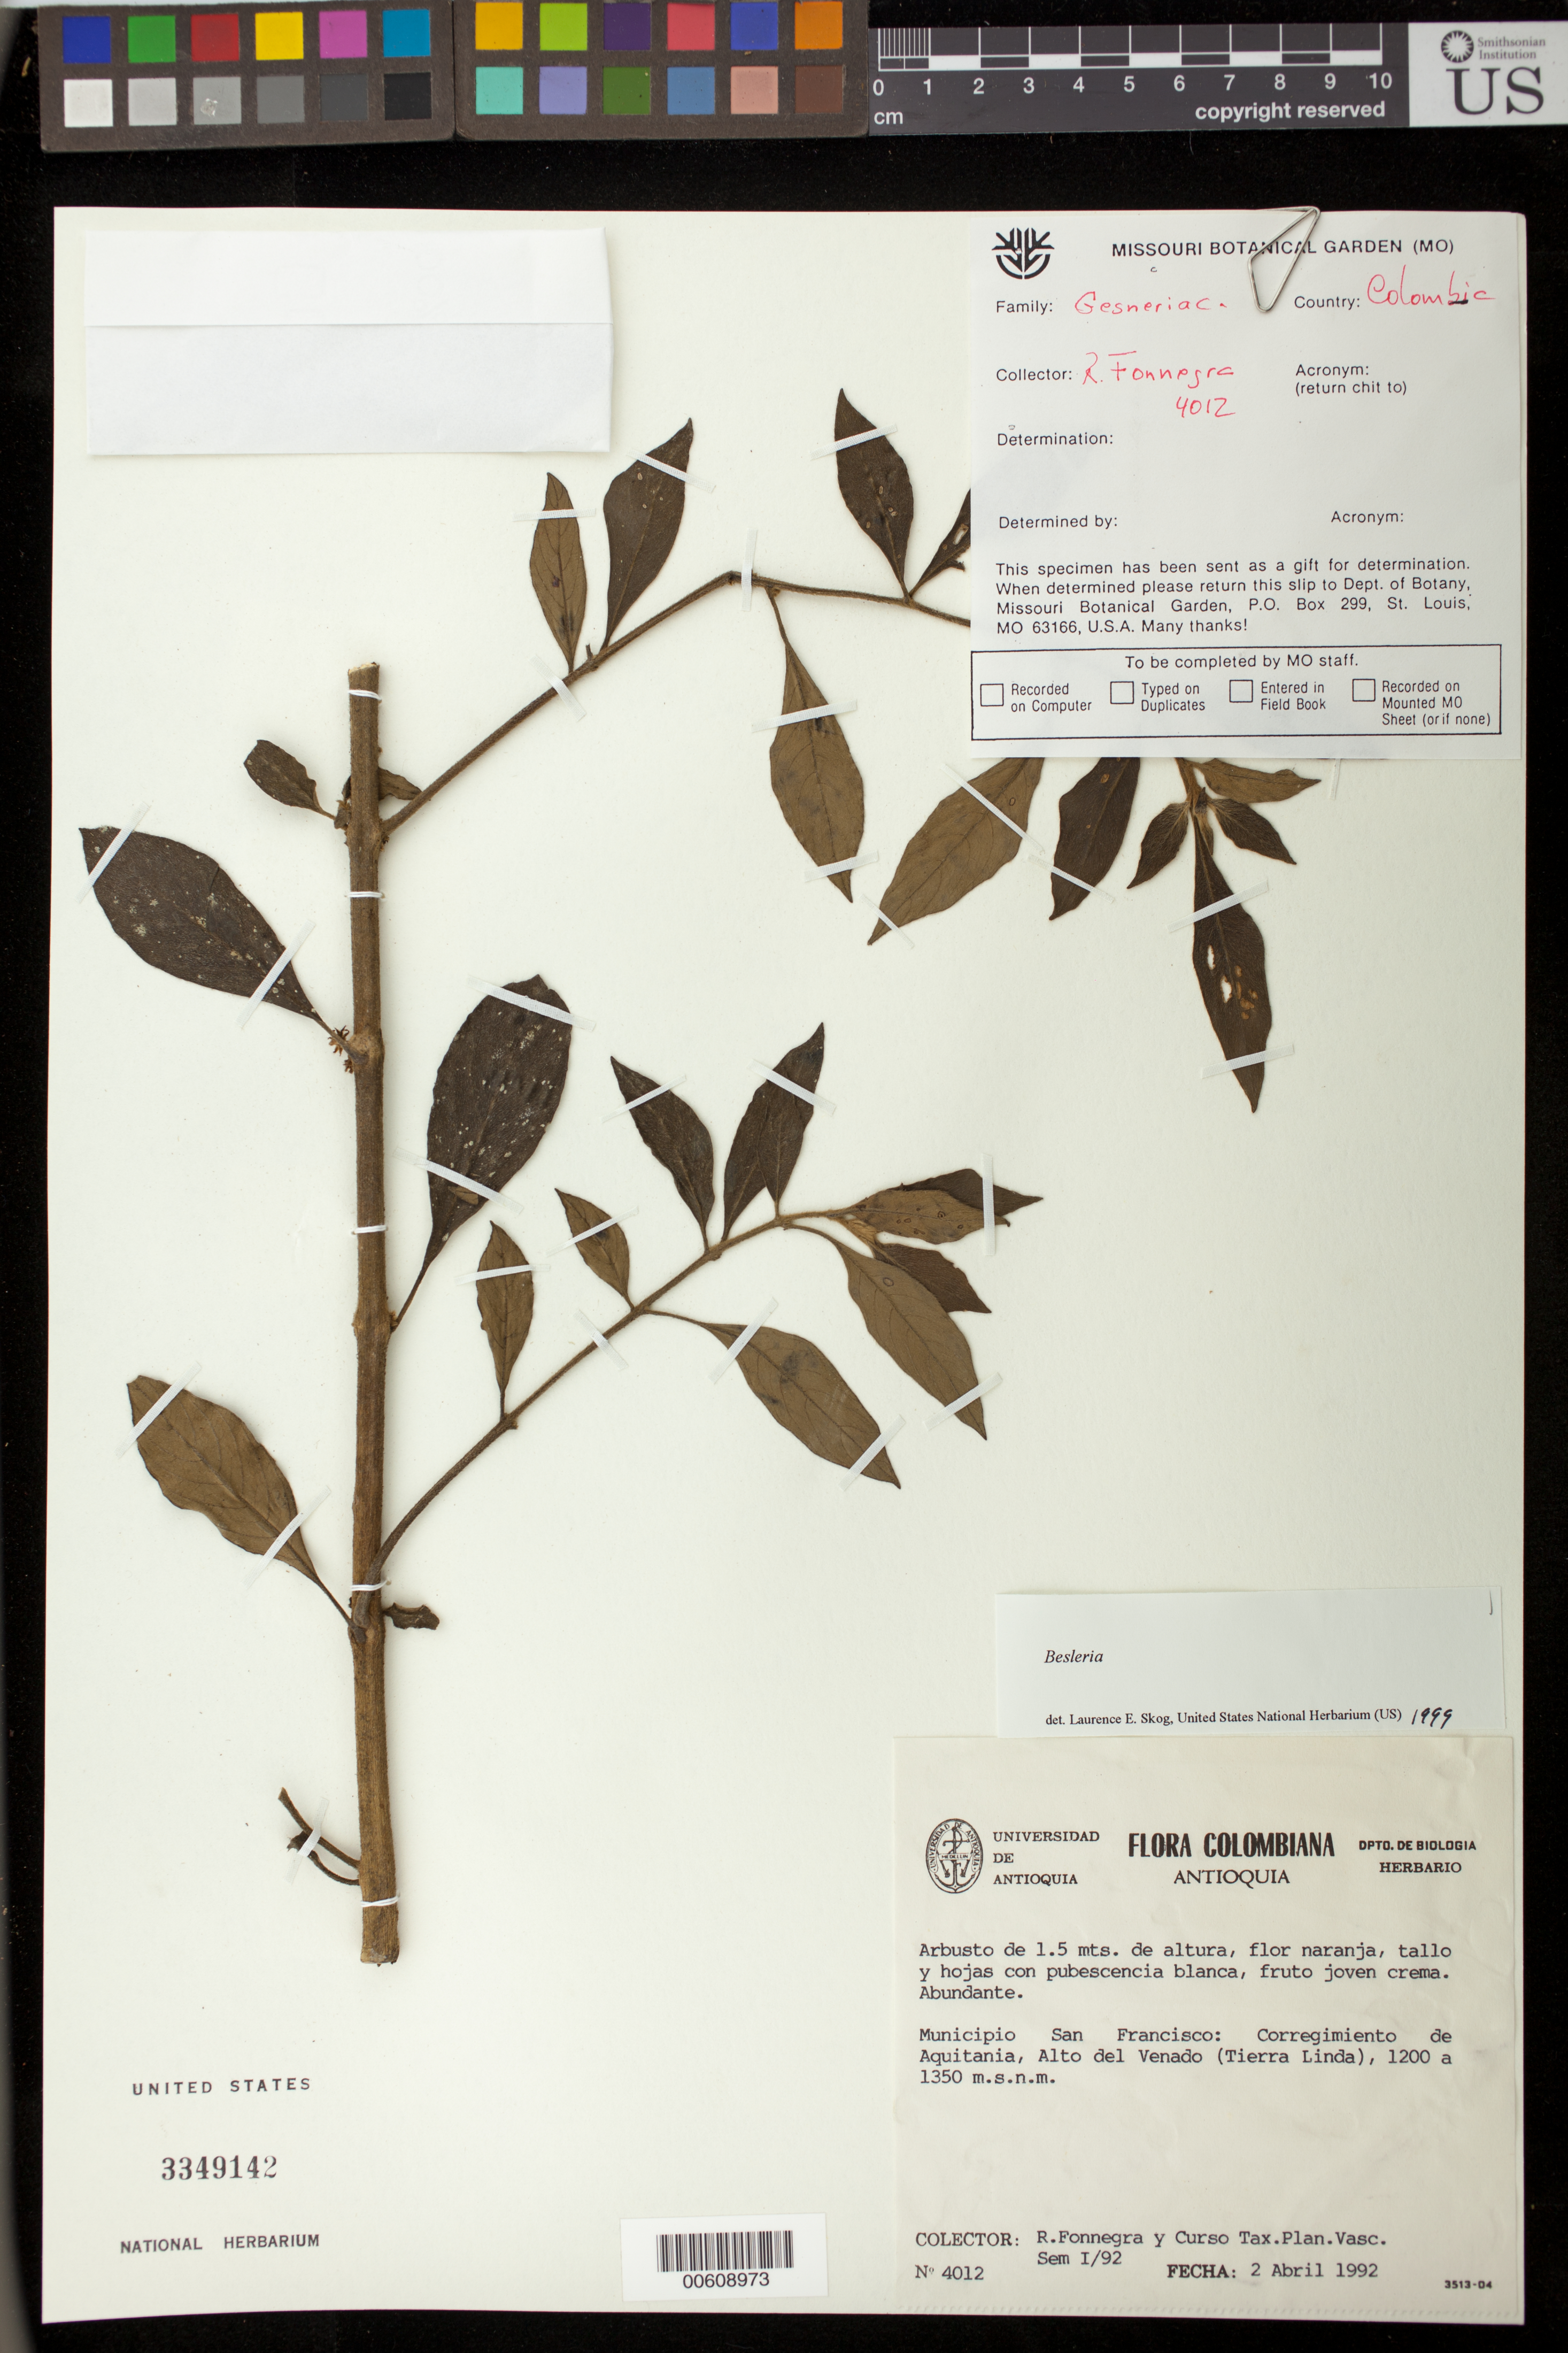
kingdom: Plantae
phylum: Tracheophyta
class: Magnoliopsida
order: Lamiales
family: Gesneriaceae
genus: Besleria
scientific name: Besleria sp.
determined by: Skog, Laurence E.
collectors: R. Fonnegra G. & Curso Tax. Plant. Vasc.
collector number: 4012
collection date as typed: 02 Apr 1992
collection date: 1992-04-02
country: Colombia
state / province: Antioquia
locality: Mpio. San Francisco: Corregimiento de Aquitania, Alto del Venado (Tierra Linda)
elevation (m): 1200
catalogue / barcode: US 3349142